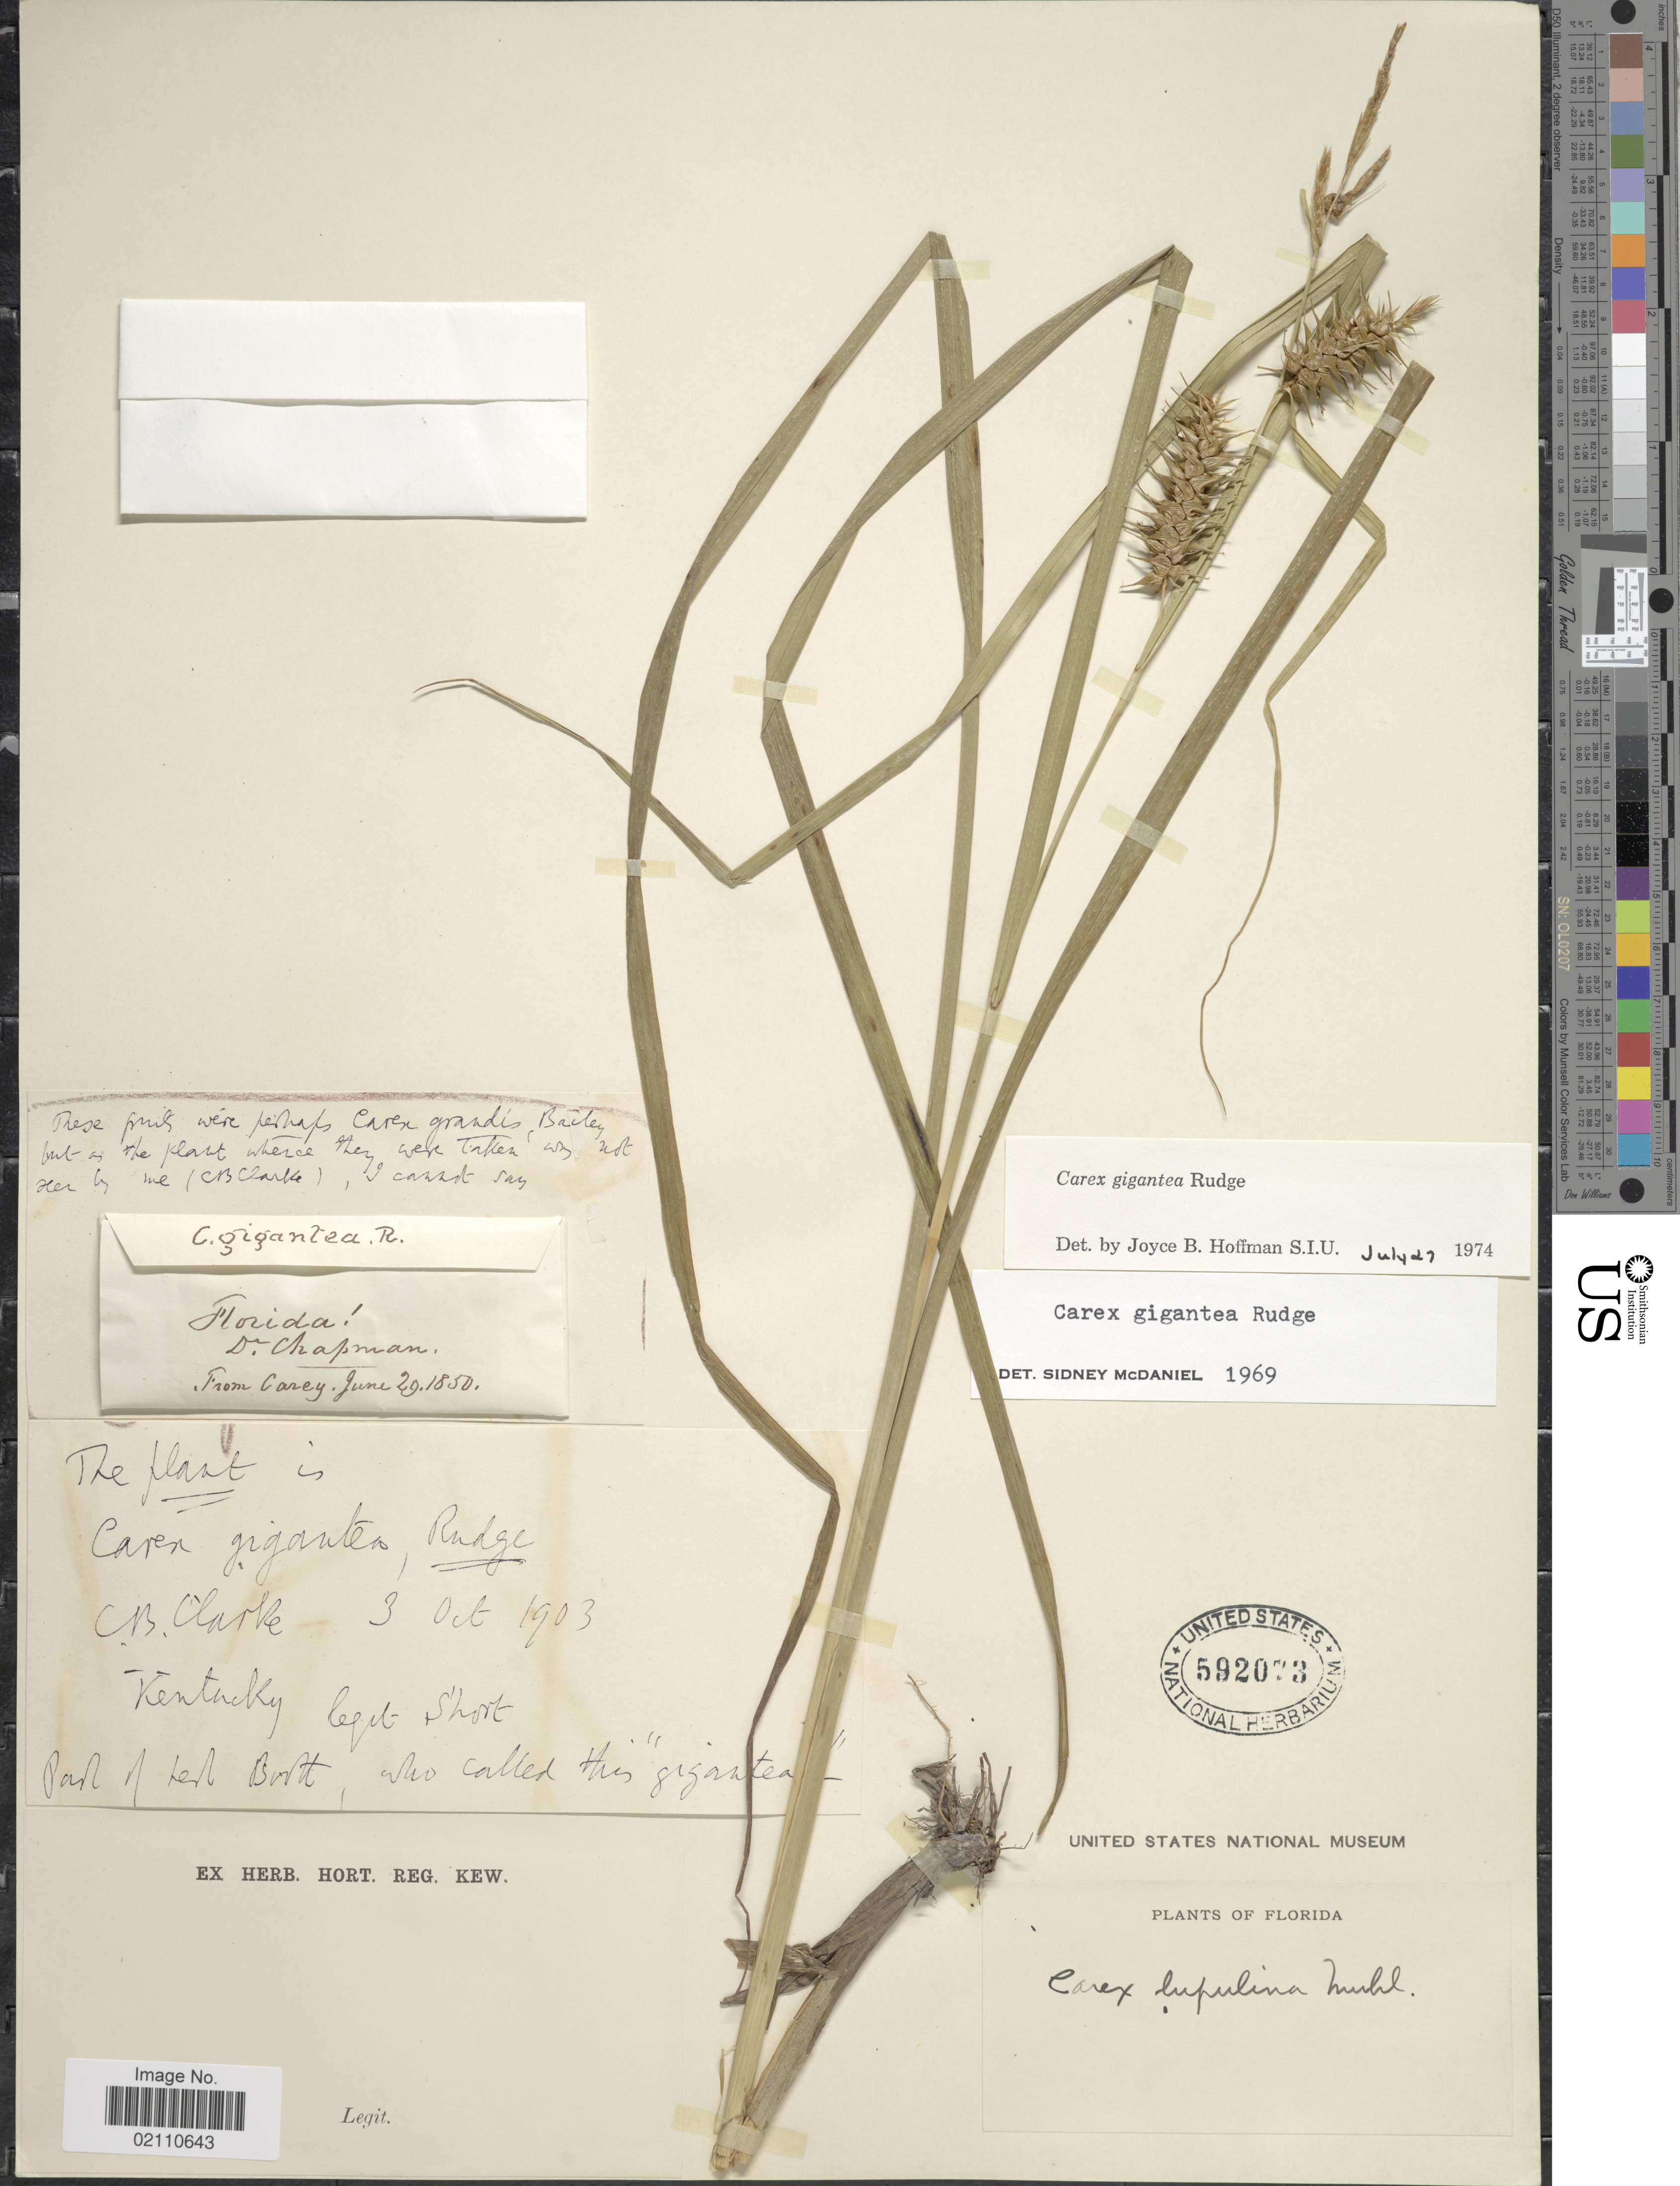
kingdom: Plantae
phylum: Tracheophyta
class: Liliopsida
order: Poales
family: Cyperaceae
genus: Carex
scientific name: Carex gigantea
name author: Rudge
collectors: A. Chapman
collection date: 1850-06-29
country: United States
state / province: Florida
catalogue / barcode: US 592073